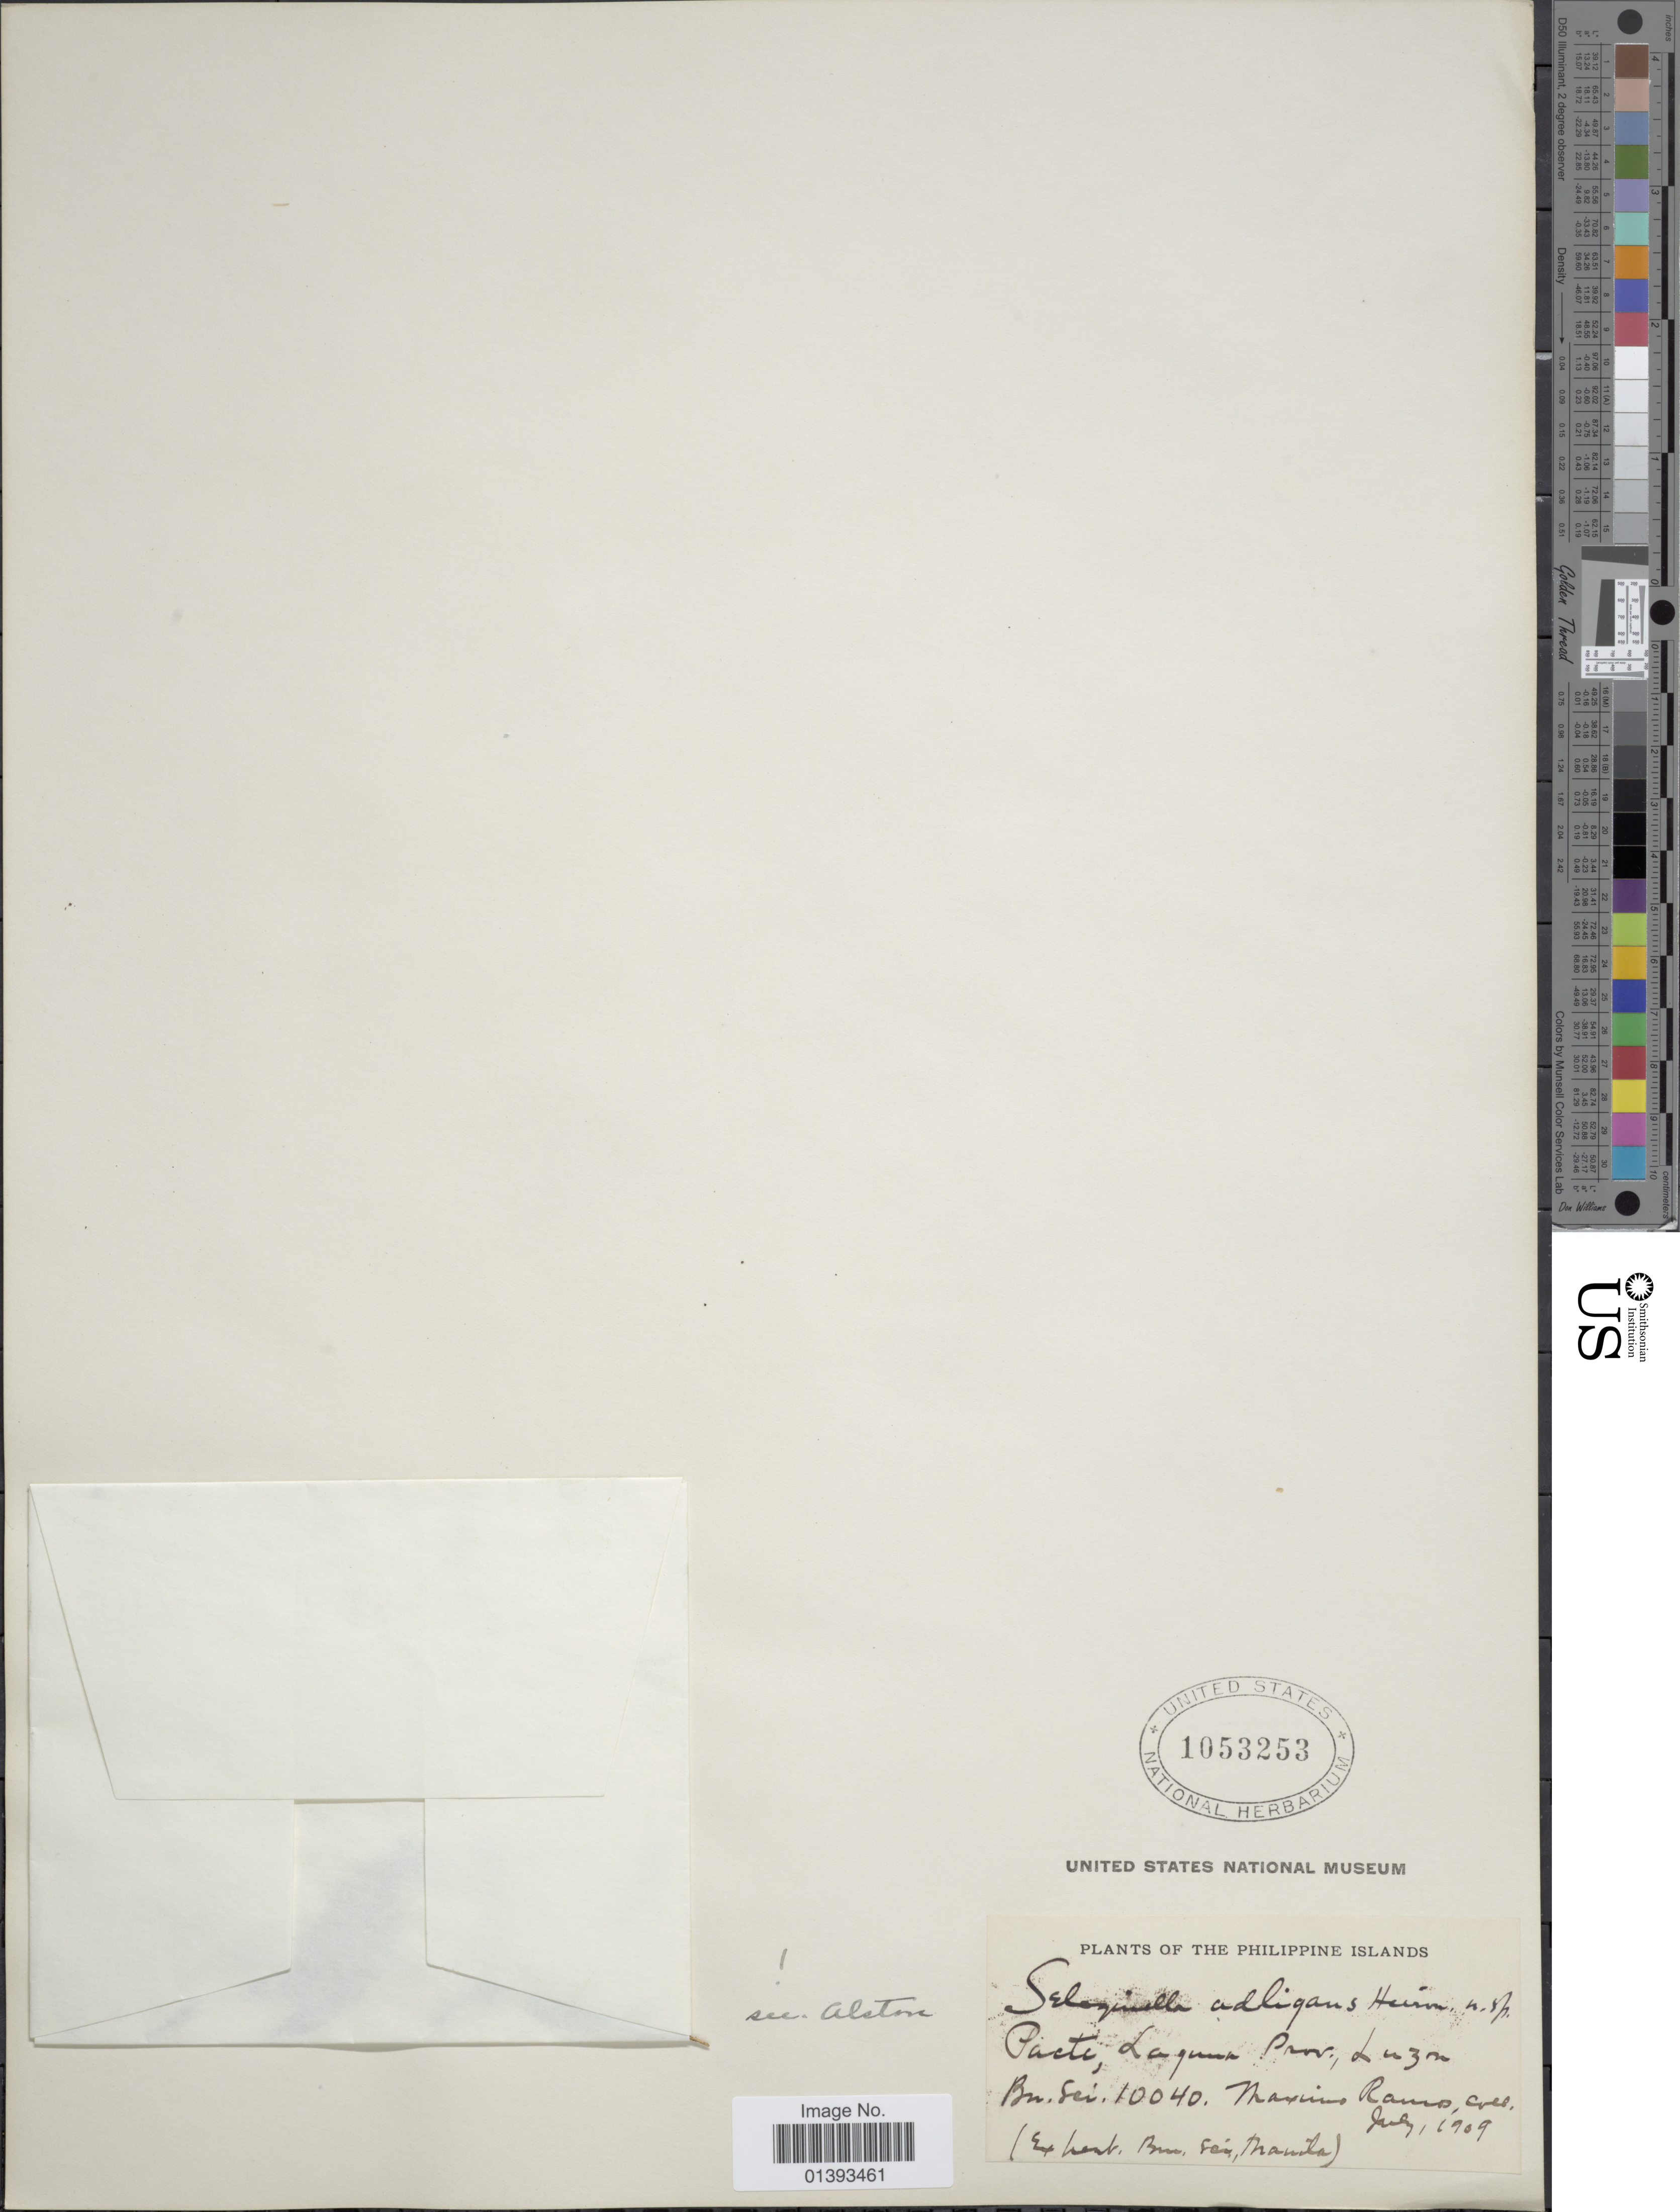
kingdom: Plantae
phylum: Tracheophyta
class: Lycopodiopsida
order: Selaginellales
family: Selaginellaceae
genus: Selaginella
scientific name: Selaginella alligans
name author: Hieron.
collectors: M. Ramos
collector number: Bu. Sci 10040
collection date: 1909-07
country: Philippines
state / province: Central Luzon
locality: Pacti, Laguna, Luzon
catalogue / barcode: US 1053253